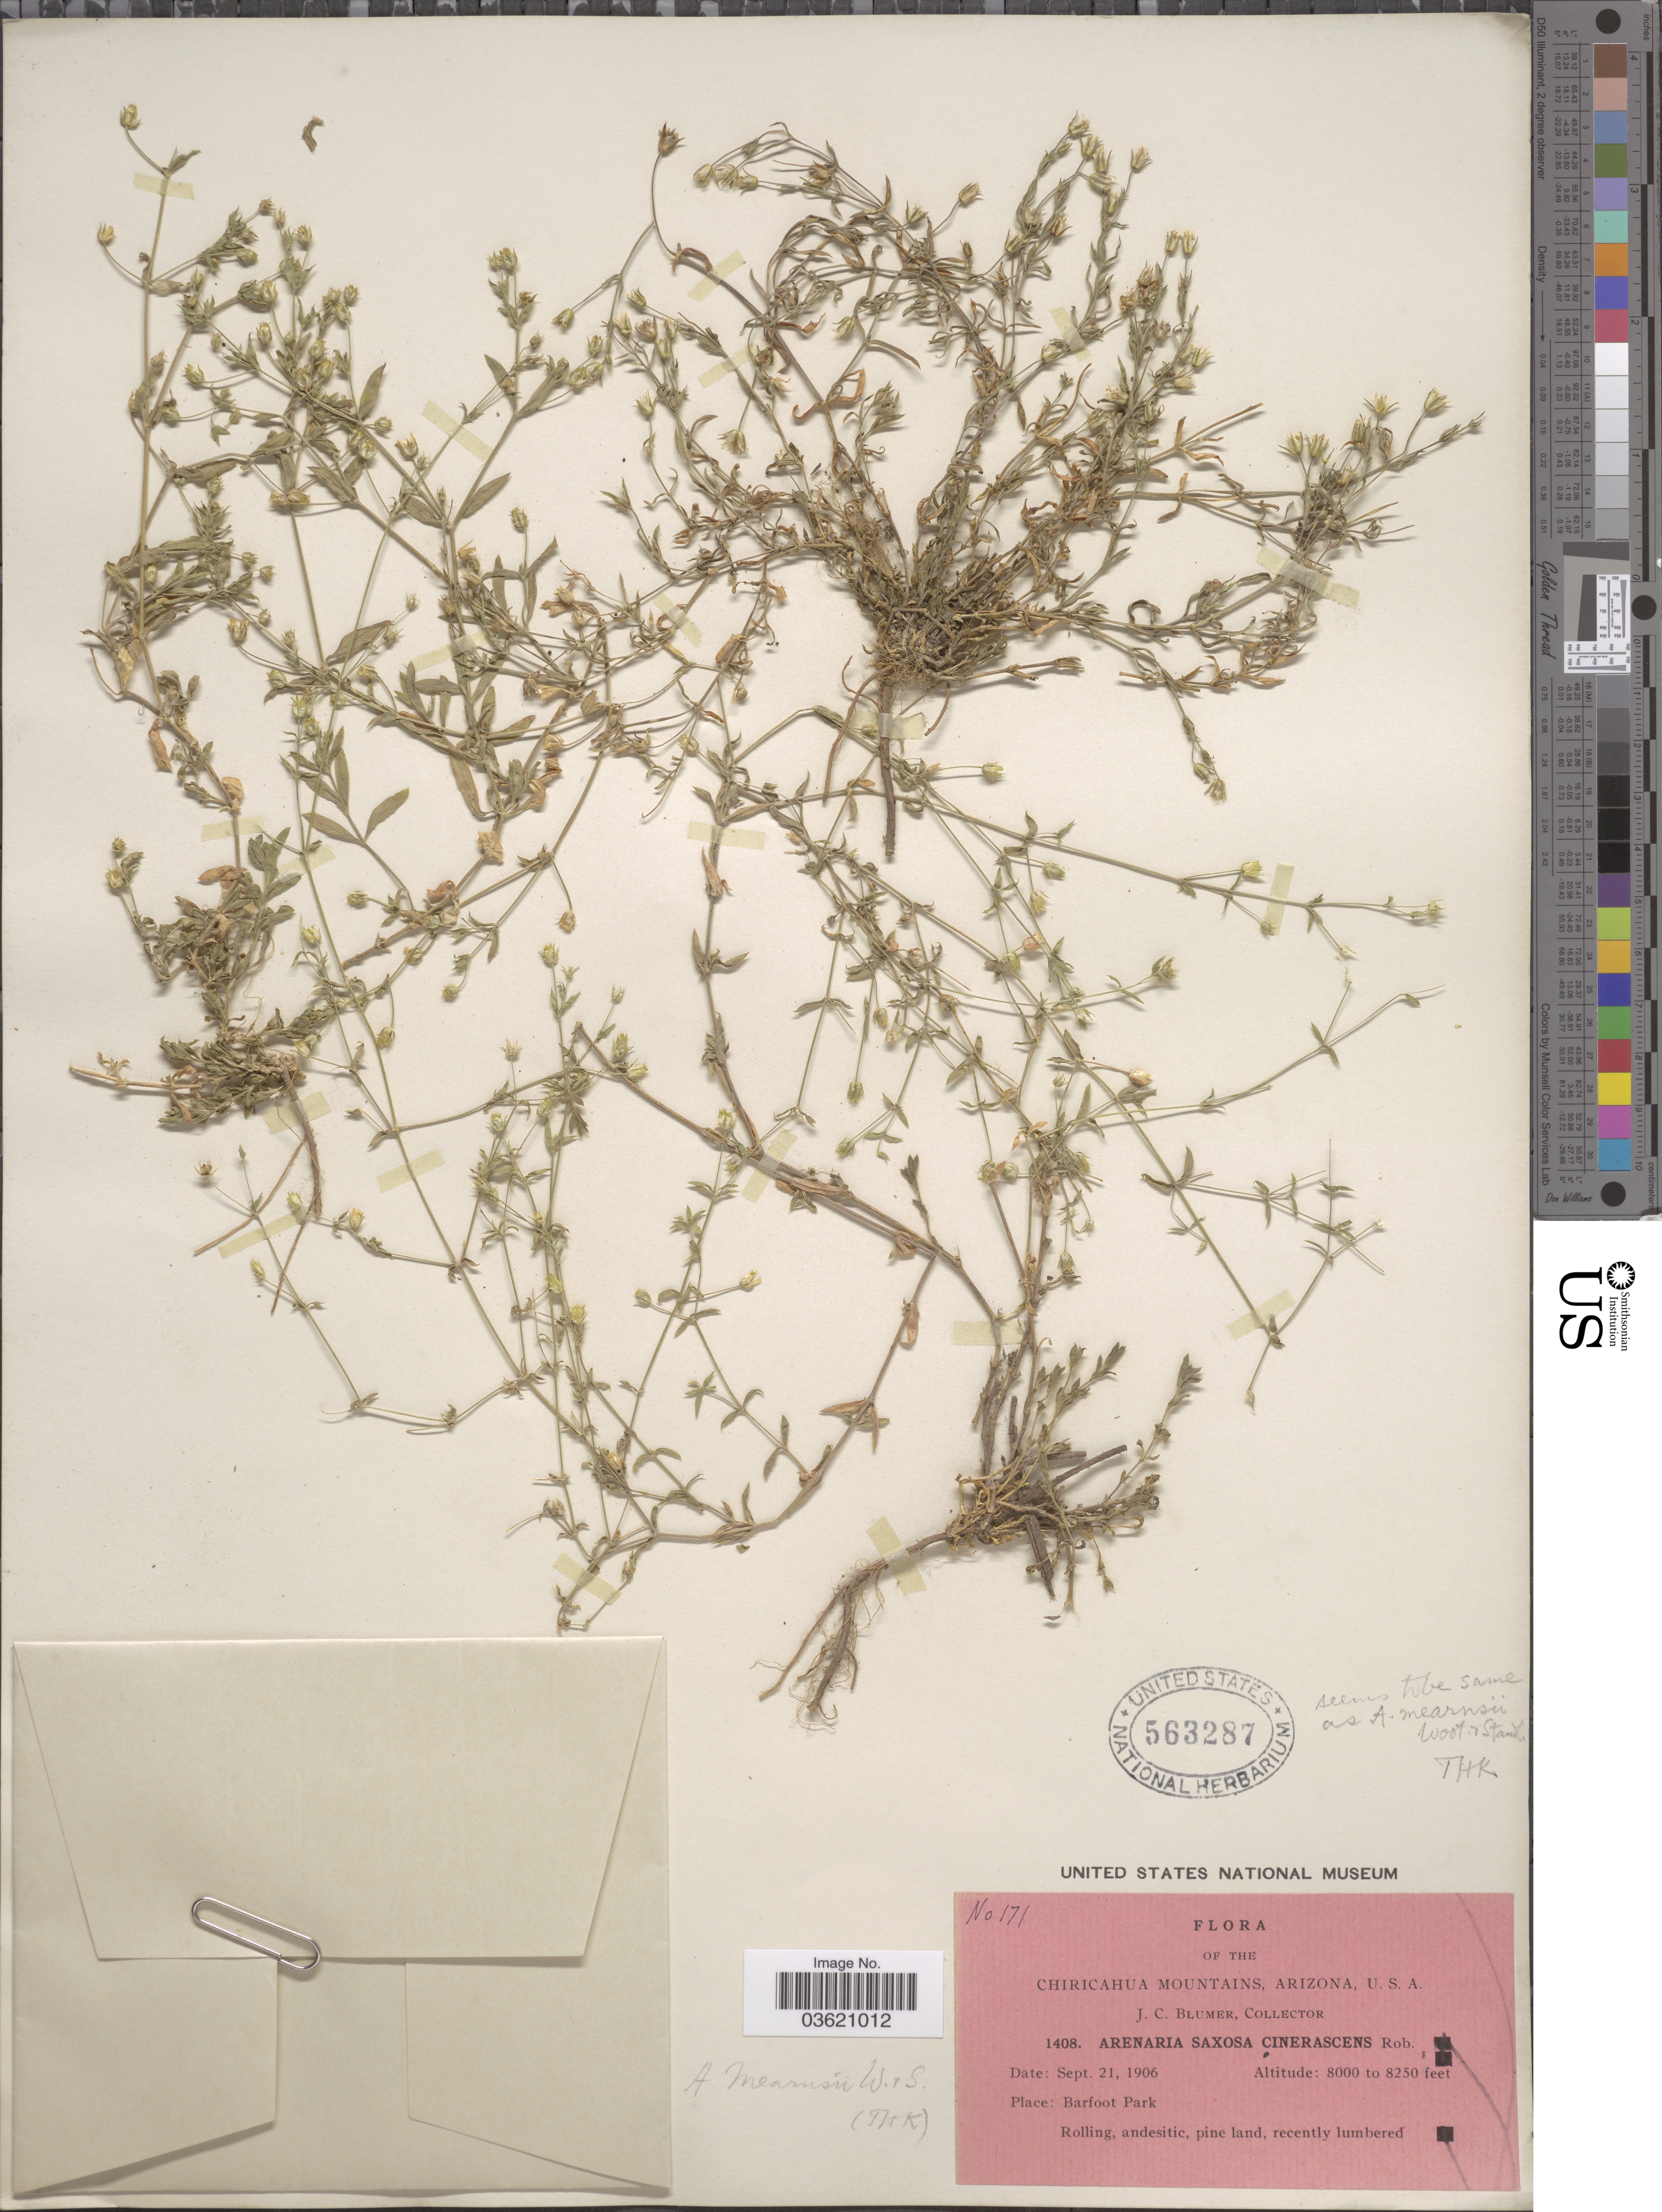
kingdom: Plantae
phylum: Tracheophyta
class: Magnoliopsida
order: Caryophyllales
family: Caryophyllaceae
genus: Arenaria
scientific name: Arenaria mearnsii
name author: Wooton & Standl.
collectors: J. C. Blumer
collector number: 171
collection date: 1906-09-21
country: United States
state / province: Arizona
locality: The Chiricahua Mountains. Barfoot Park.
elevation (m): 2438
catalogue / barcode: US 563287